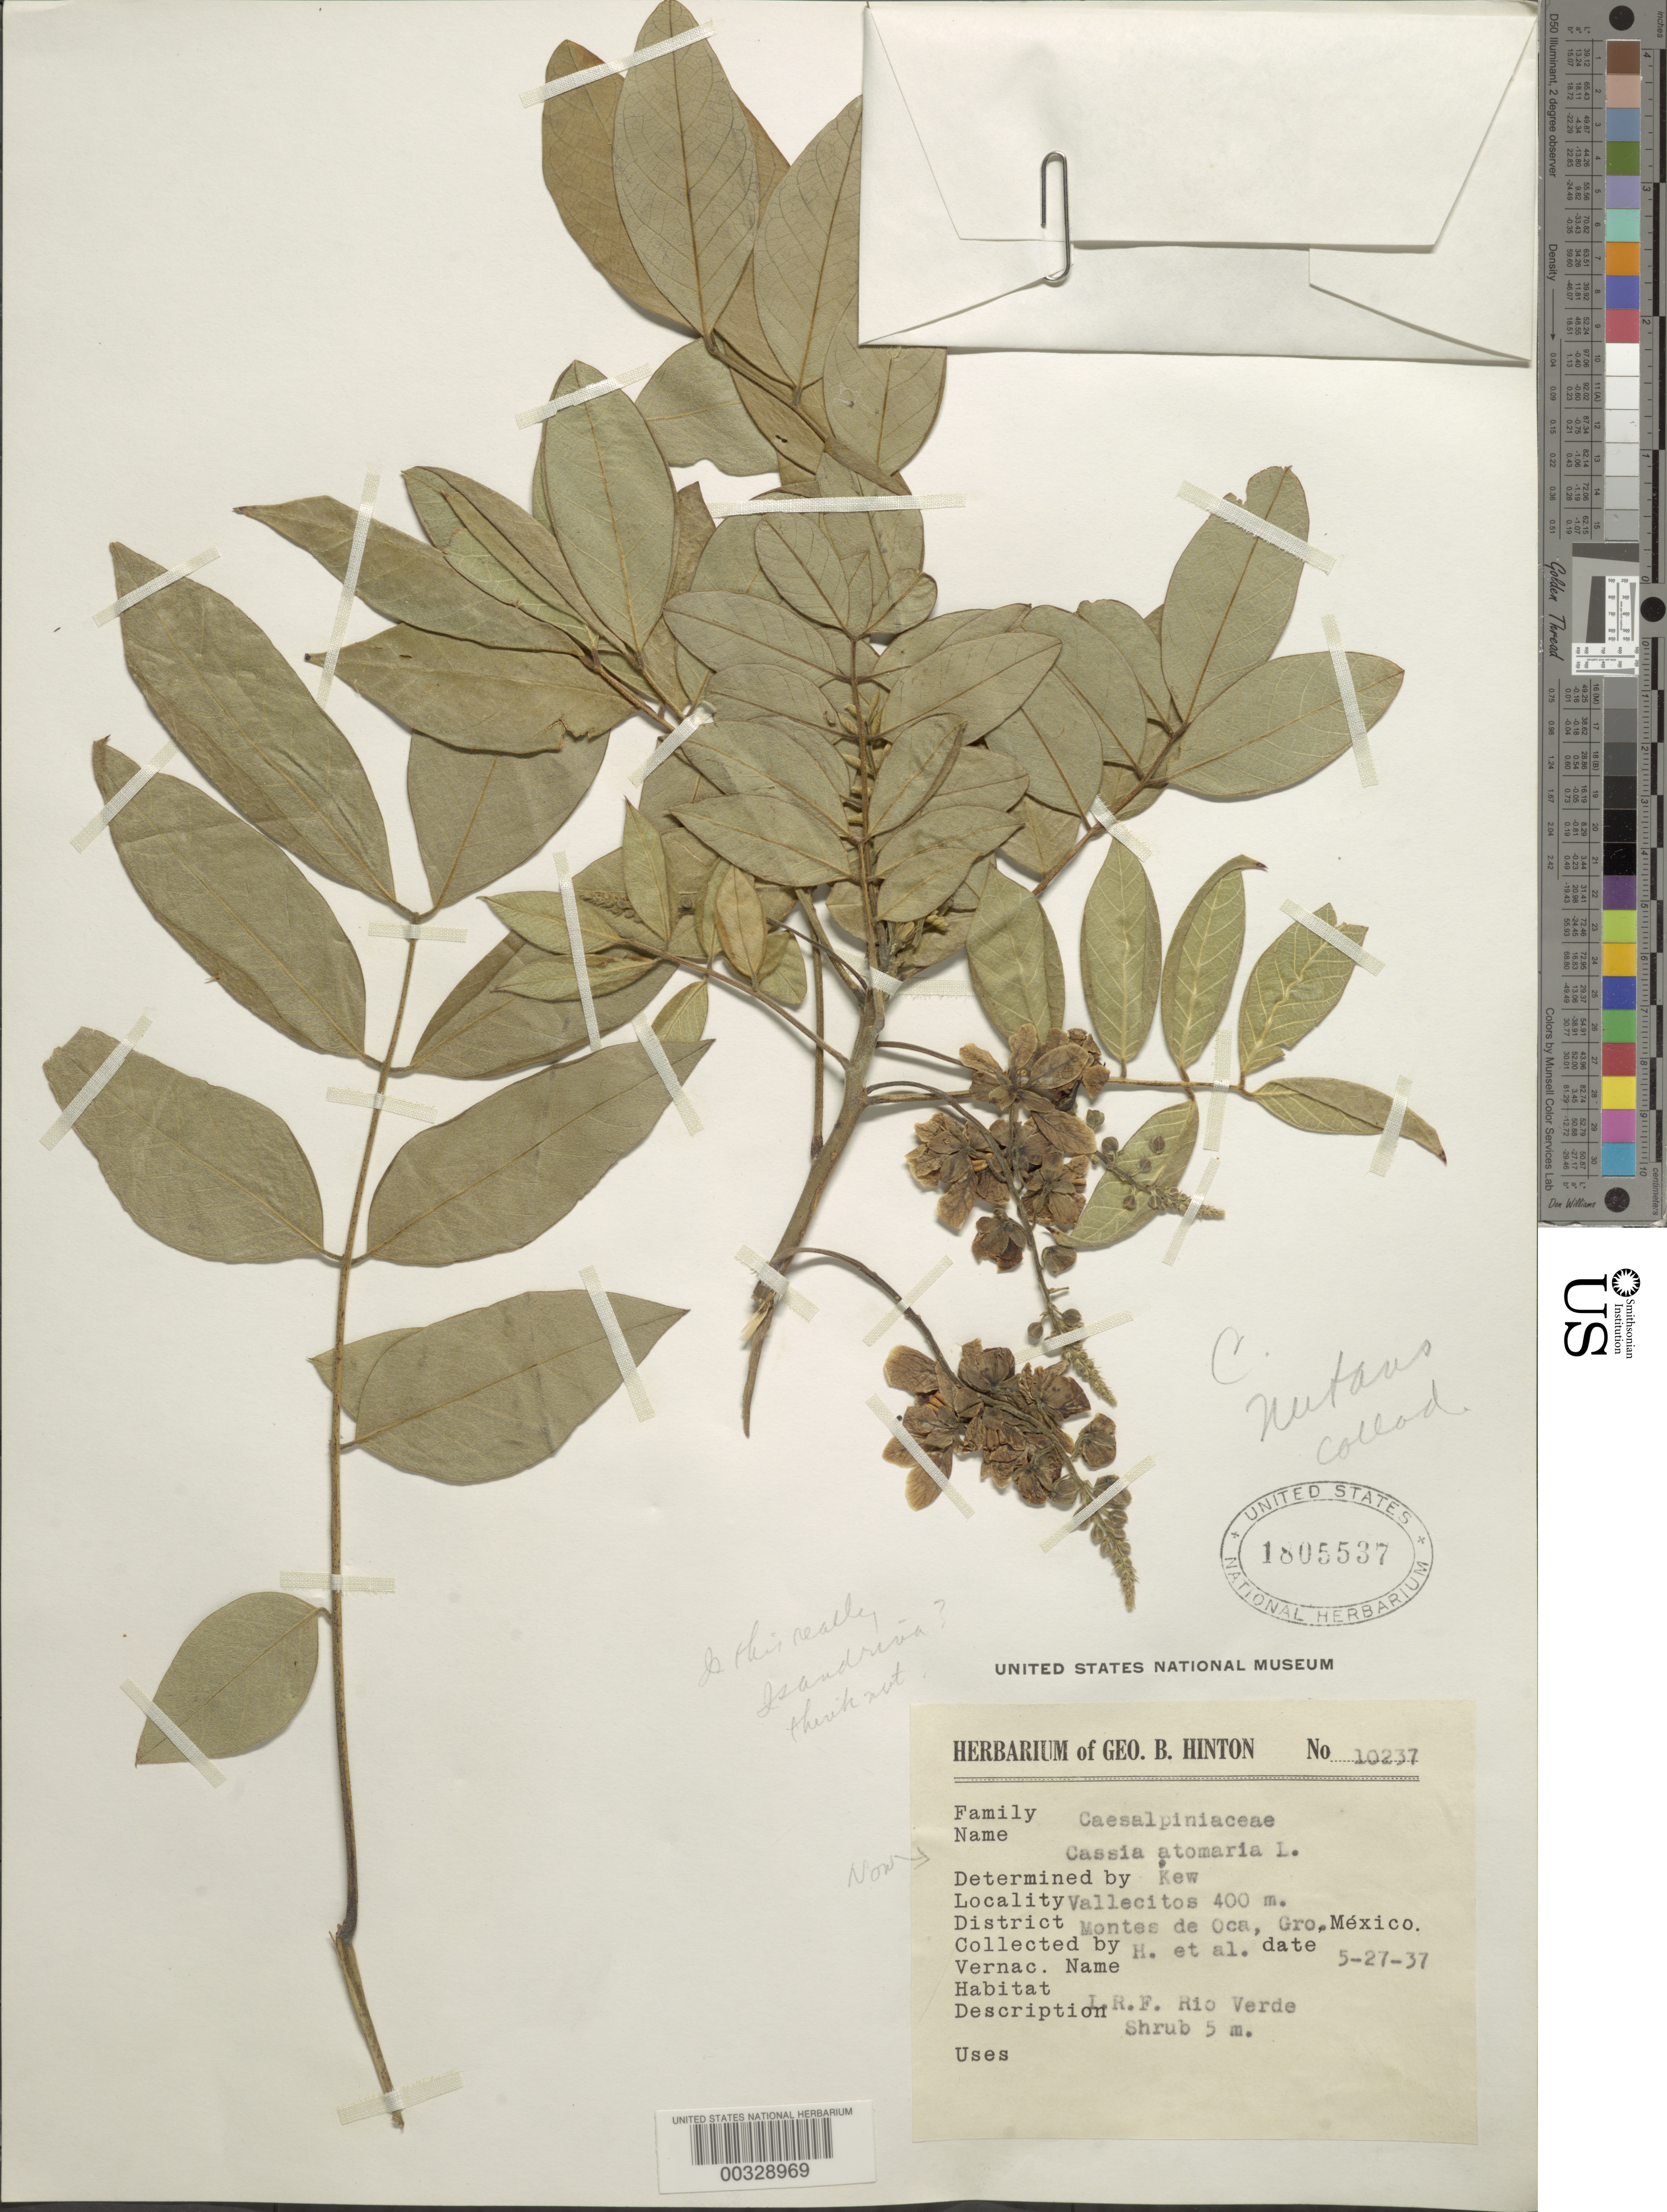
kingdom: Plantae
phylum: Tracheophyta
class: Magnoliopsida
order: Fabales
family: Fabaceae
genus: Senna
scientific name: Senna mollissima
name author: (Humb. & Bonpl. ex Willd.) H.S. Irwin & Barneby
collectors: G. Hilton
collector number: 10237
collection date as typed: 27 May 1937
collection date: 1937-05-27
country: Mexico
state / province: Guerrero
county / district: Unión De Isidoro Montes De Oca, La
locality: Montes de Oca mun. (?), Vallecitos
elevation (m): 400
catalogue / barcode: US 1805537